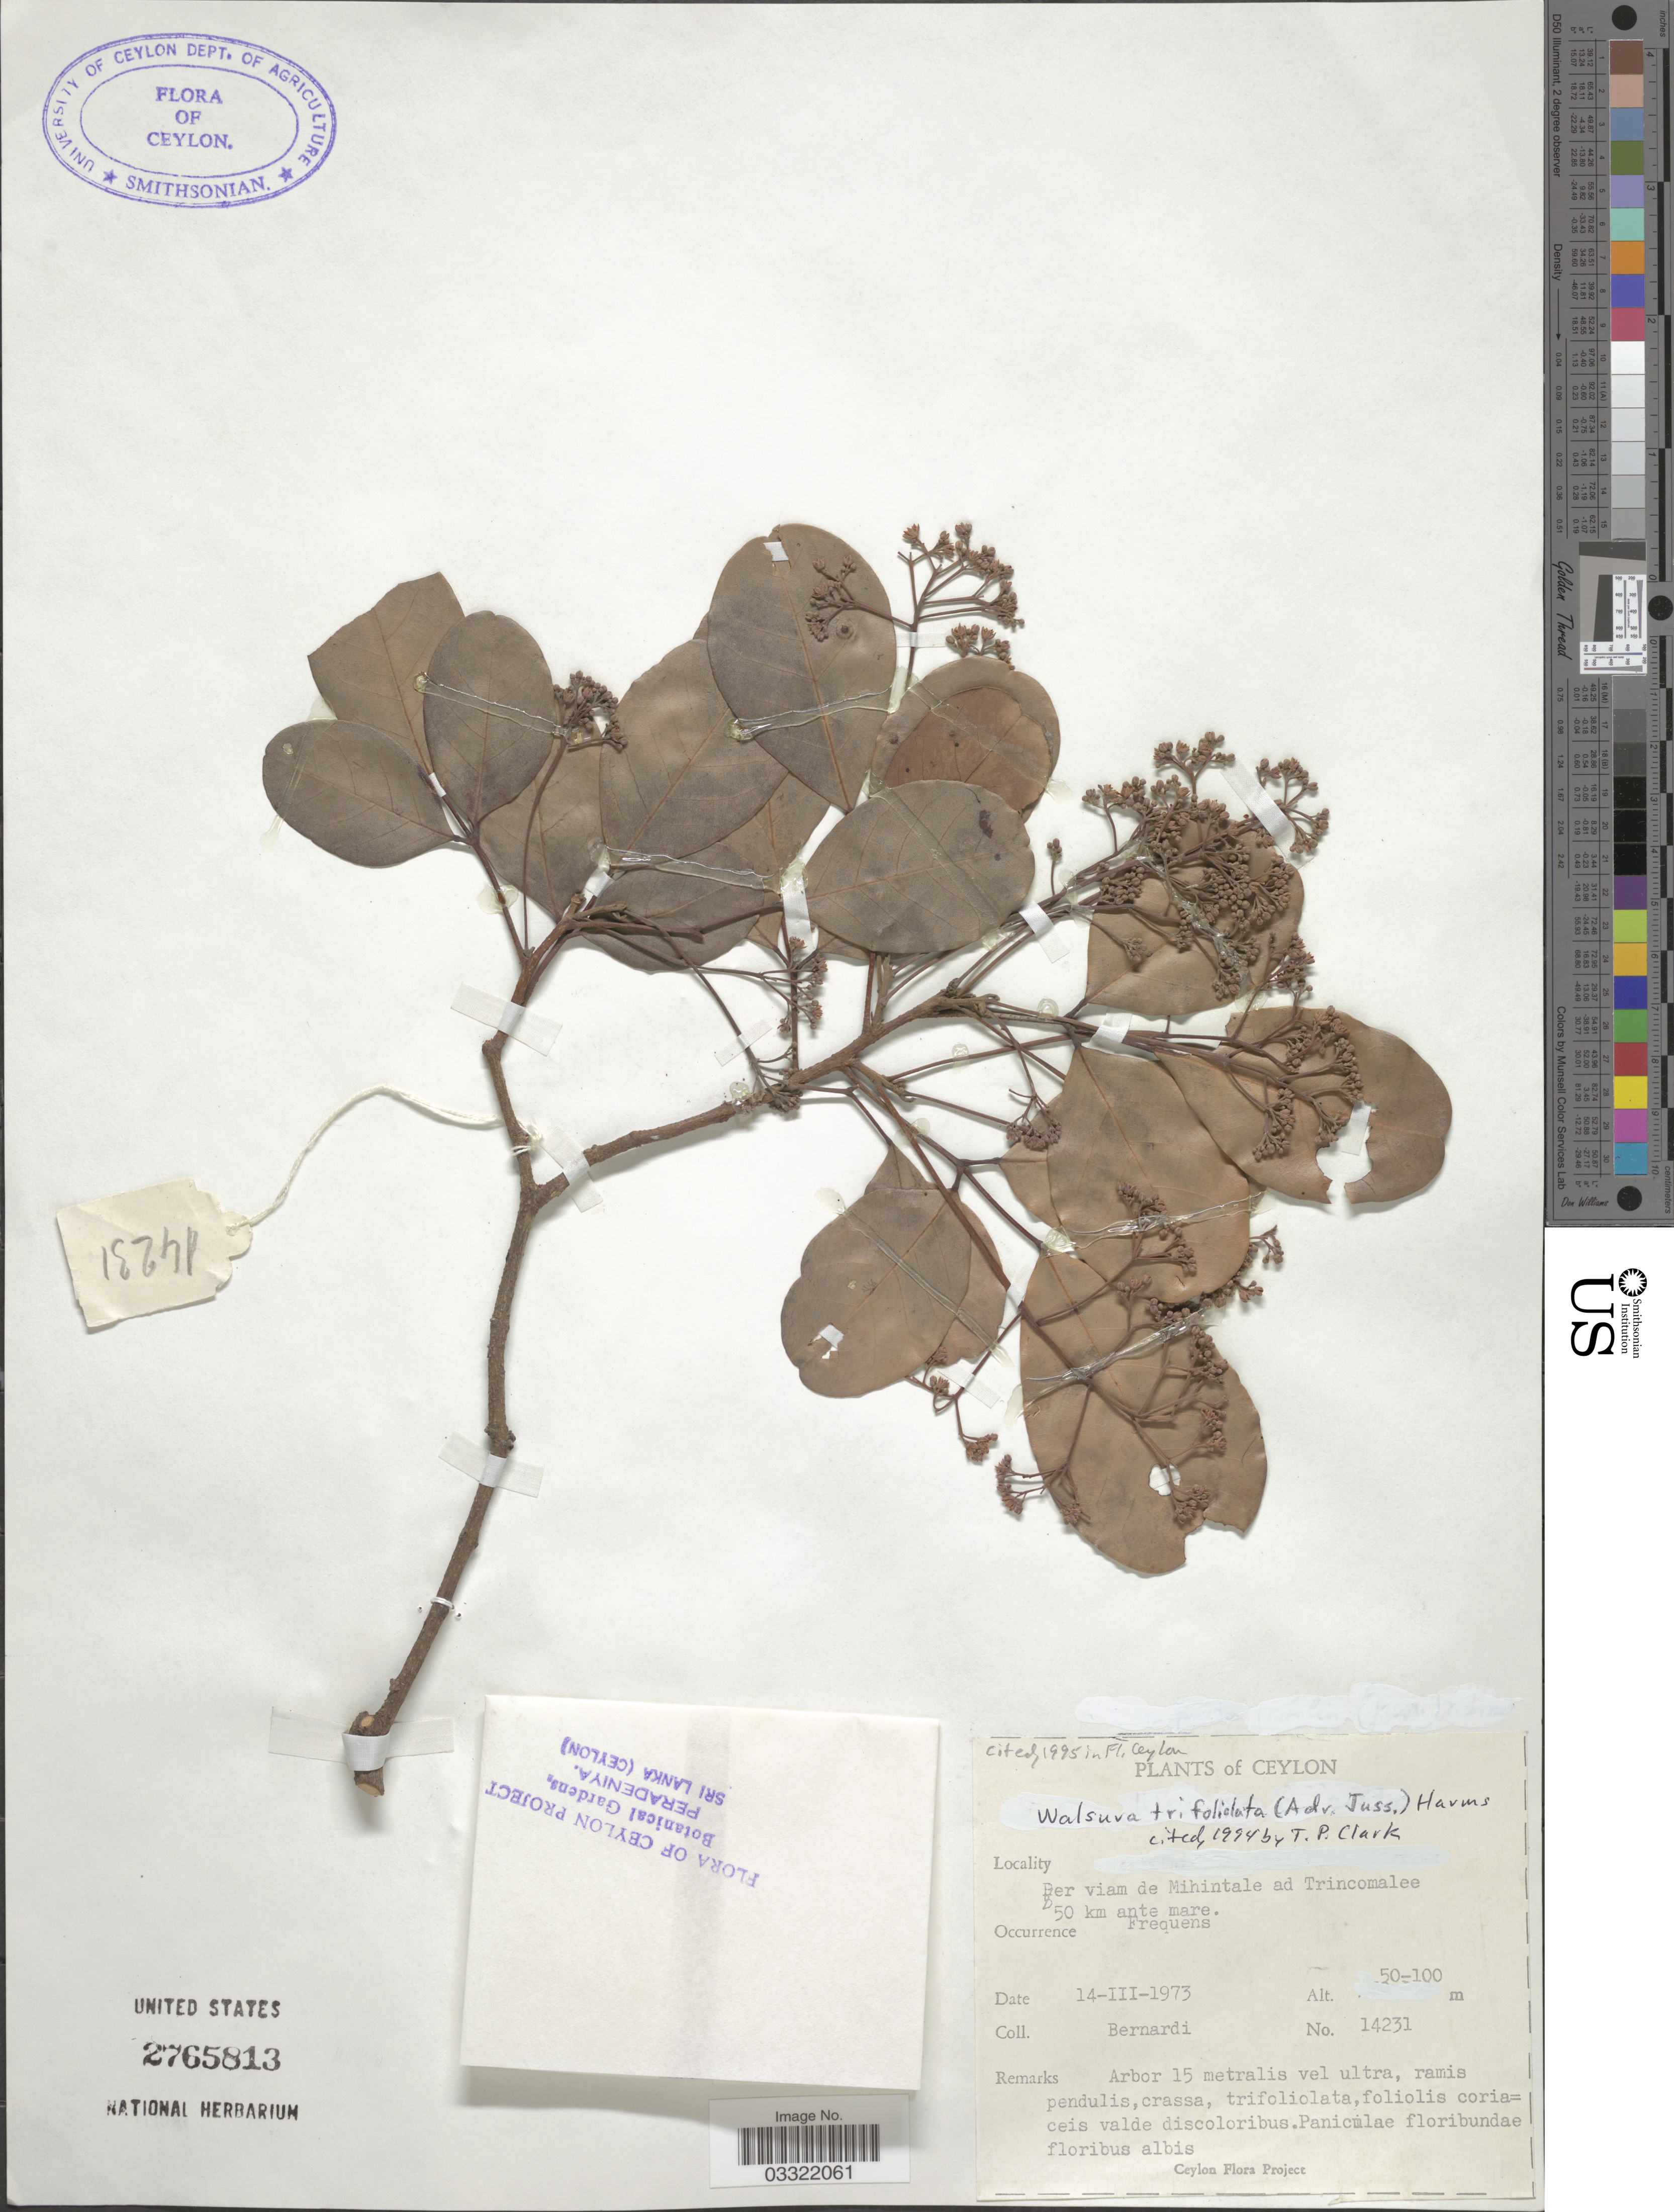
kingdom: Plantae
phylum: Tracheophyta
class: Magnoliopsida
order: Sapindales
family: Meliaceae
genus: Walsura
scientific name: Walsura trifoliolata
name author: (A. Juss.) Harms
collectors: Bernardi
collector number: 14231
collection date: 1973-03-14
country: Sri Lanka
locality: Ceylon, Per viam de Mihintale ad Trincomalee 50 km ante mare.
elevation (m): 50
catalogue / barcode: US 2765813